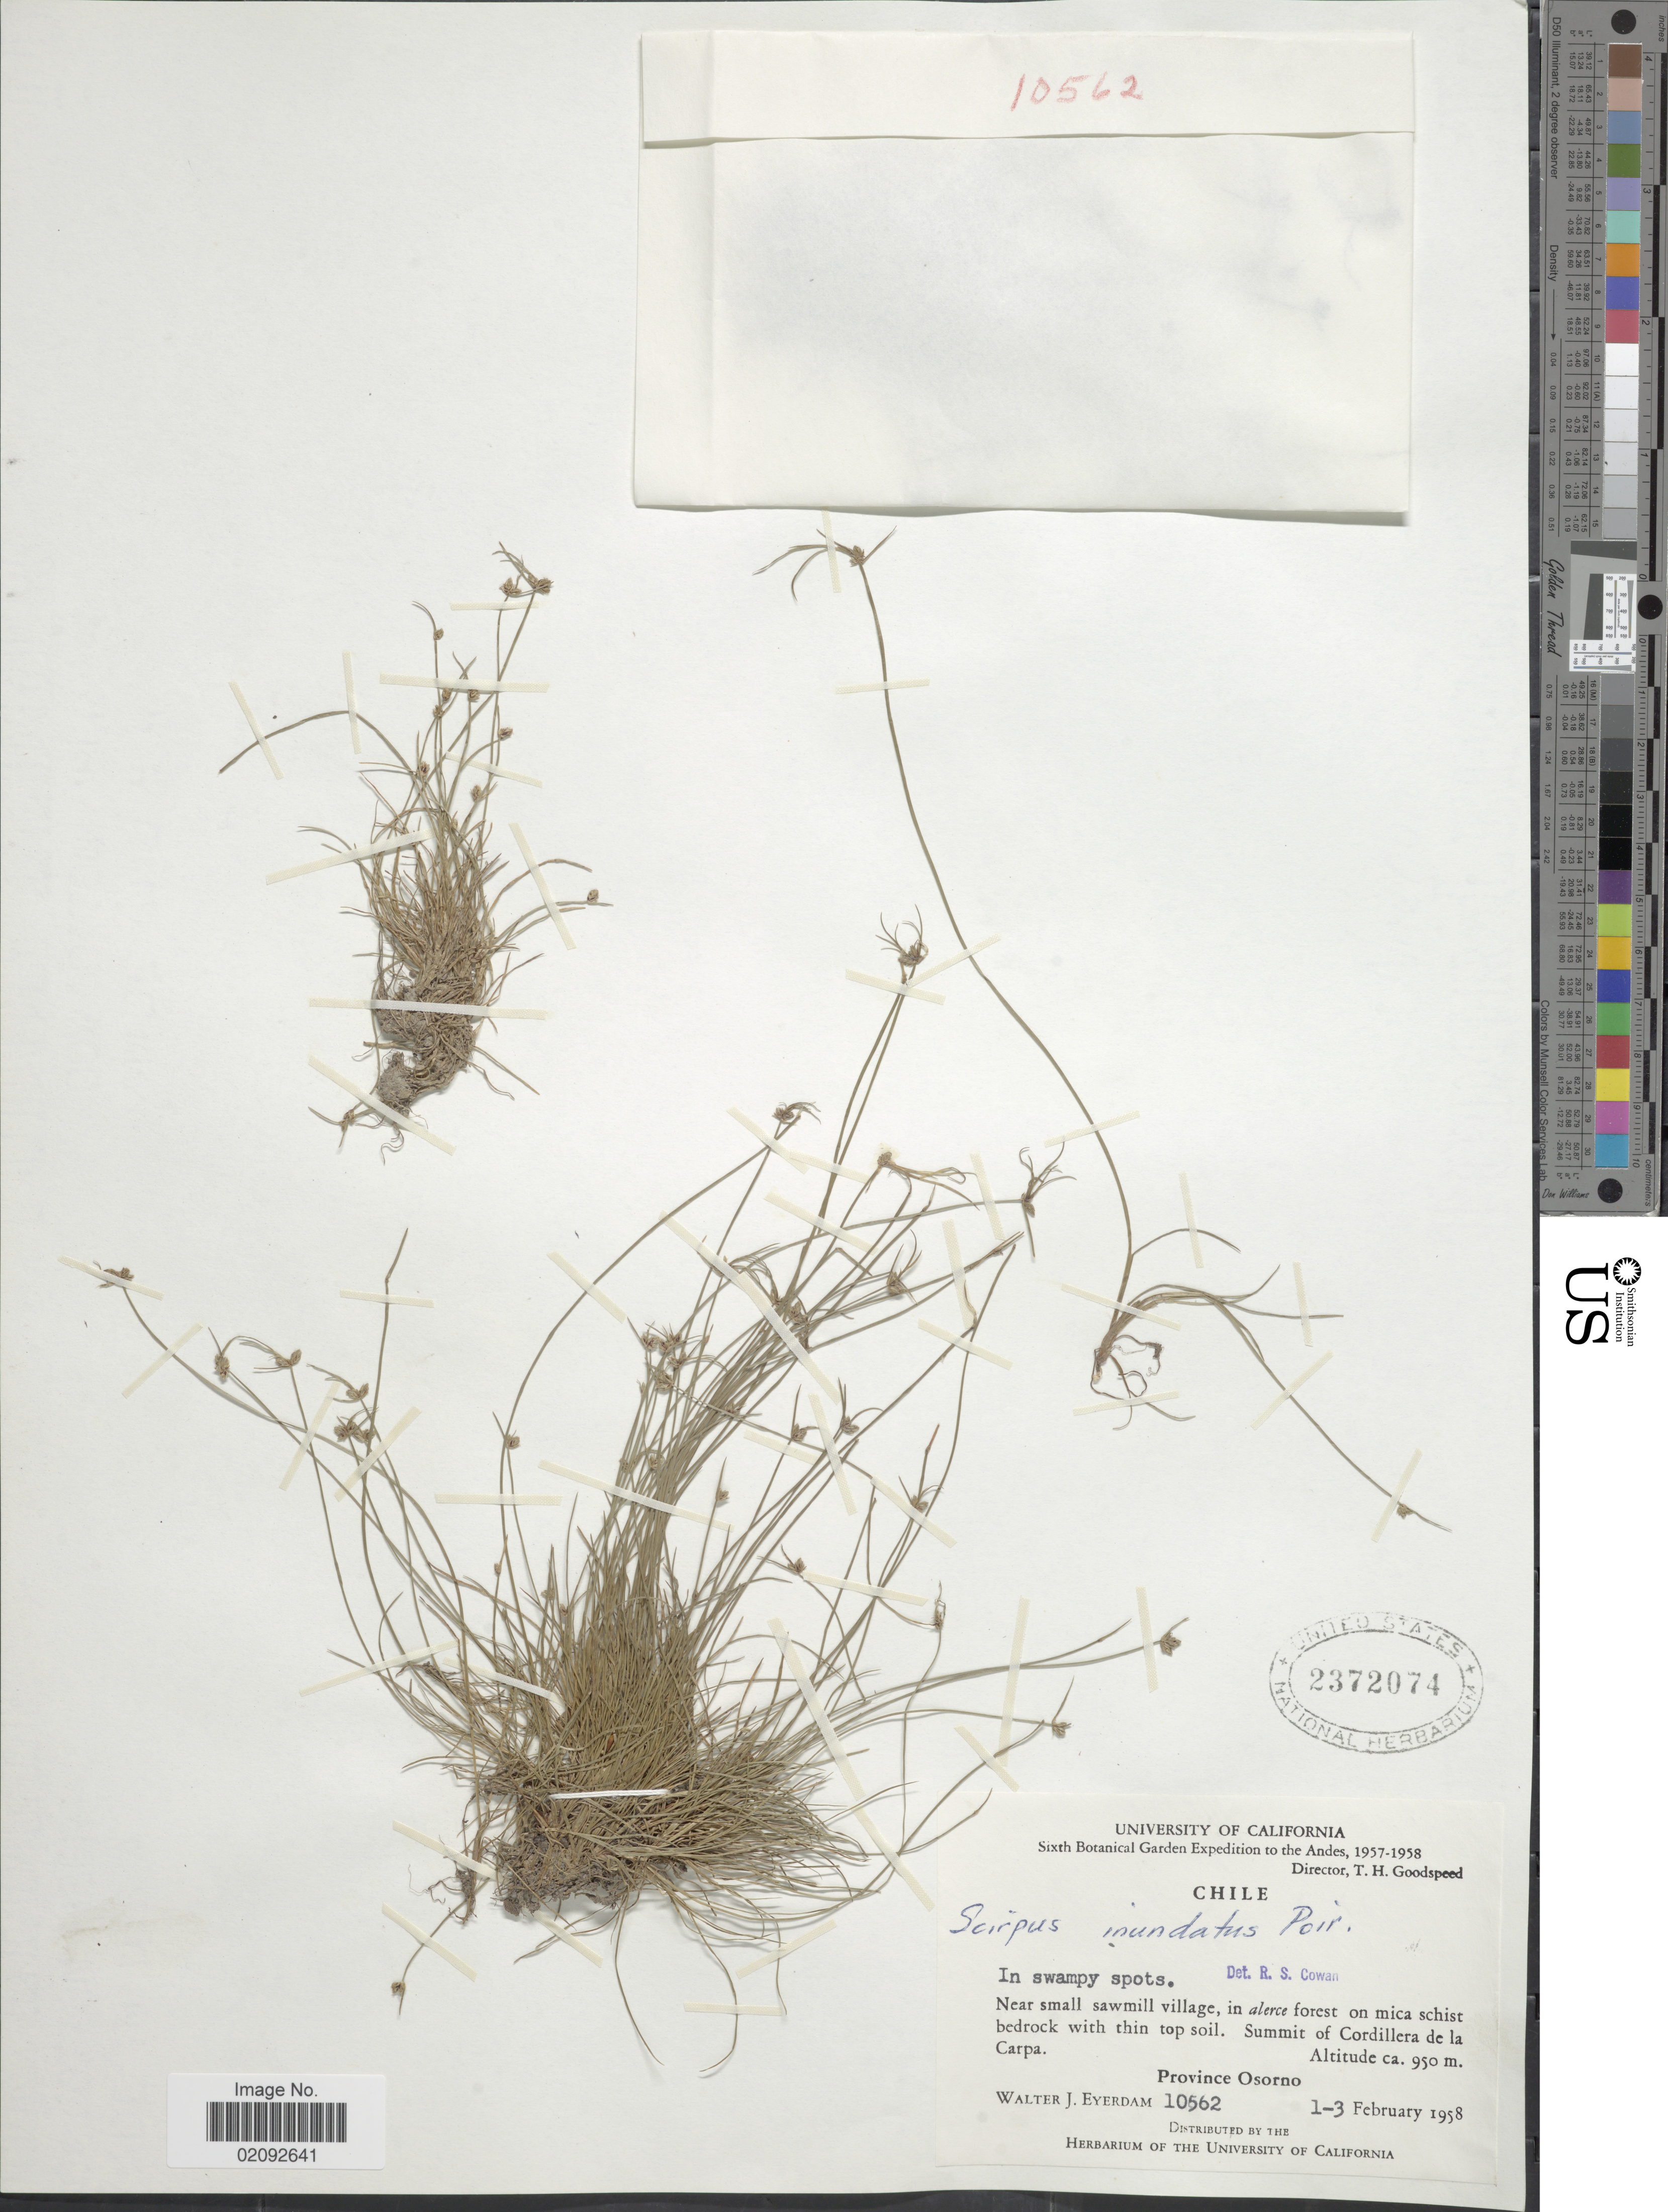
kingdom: Plantae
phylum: Tracheophyta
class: Liliopsida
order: Poales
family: Cyperaceae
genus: Isolepis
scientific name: Isolepis nigricans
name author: Kunth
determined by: Strong, Mark T., (BOT), Smithsonian Institution - National Museum of Natural History (UNITED STATES)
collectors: W. J. Eyerdam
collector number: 10562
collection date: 1958-02-01/1958-02-03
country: Chile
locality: In swampy spots, near small sawmill village, in alerce forest on mica schist bedrock, summit of Cordillera de la Carpa, province of Osorno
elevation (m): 950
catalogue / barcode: US 2372074